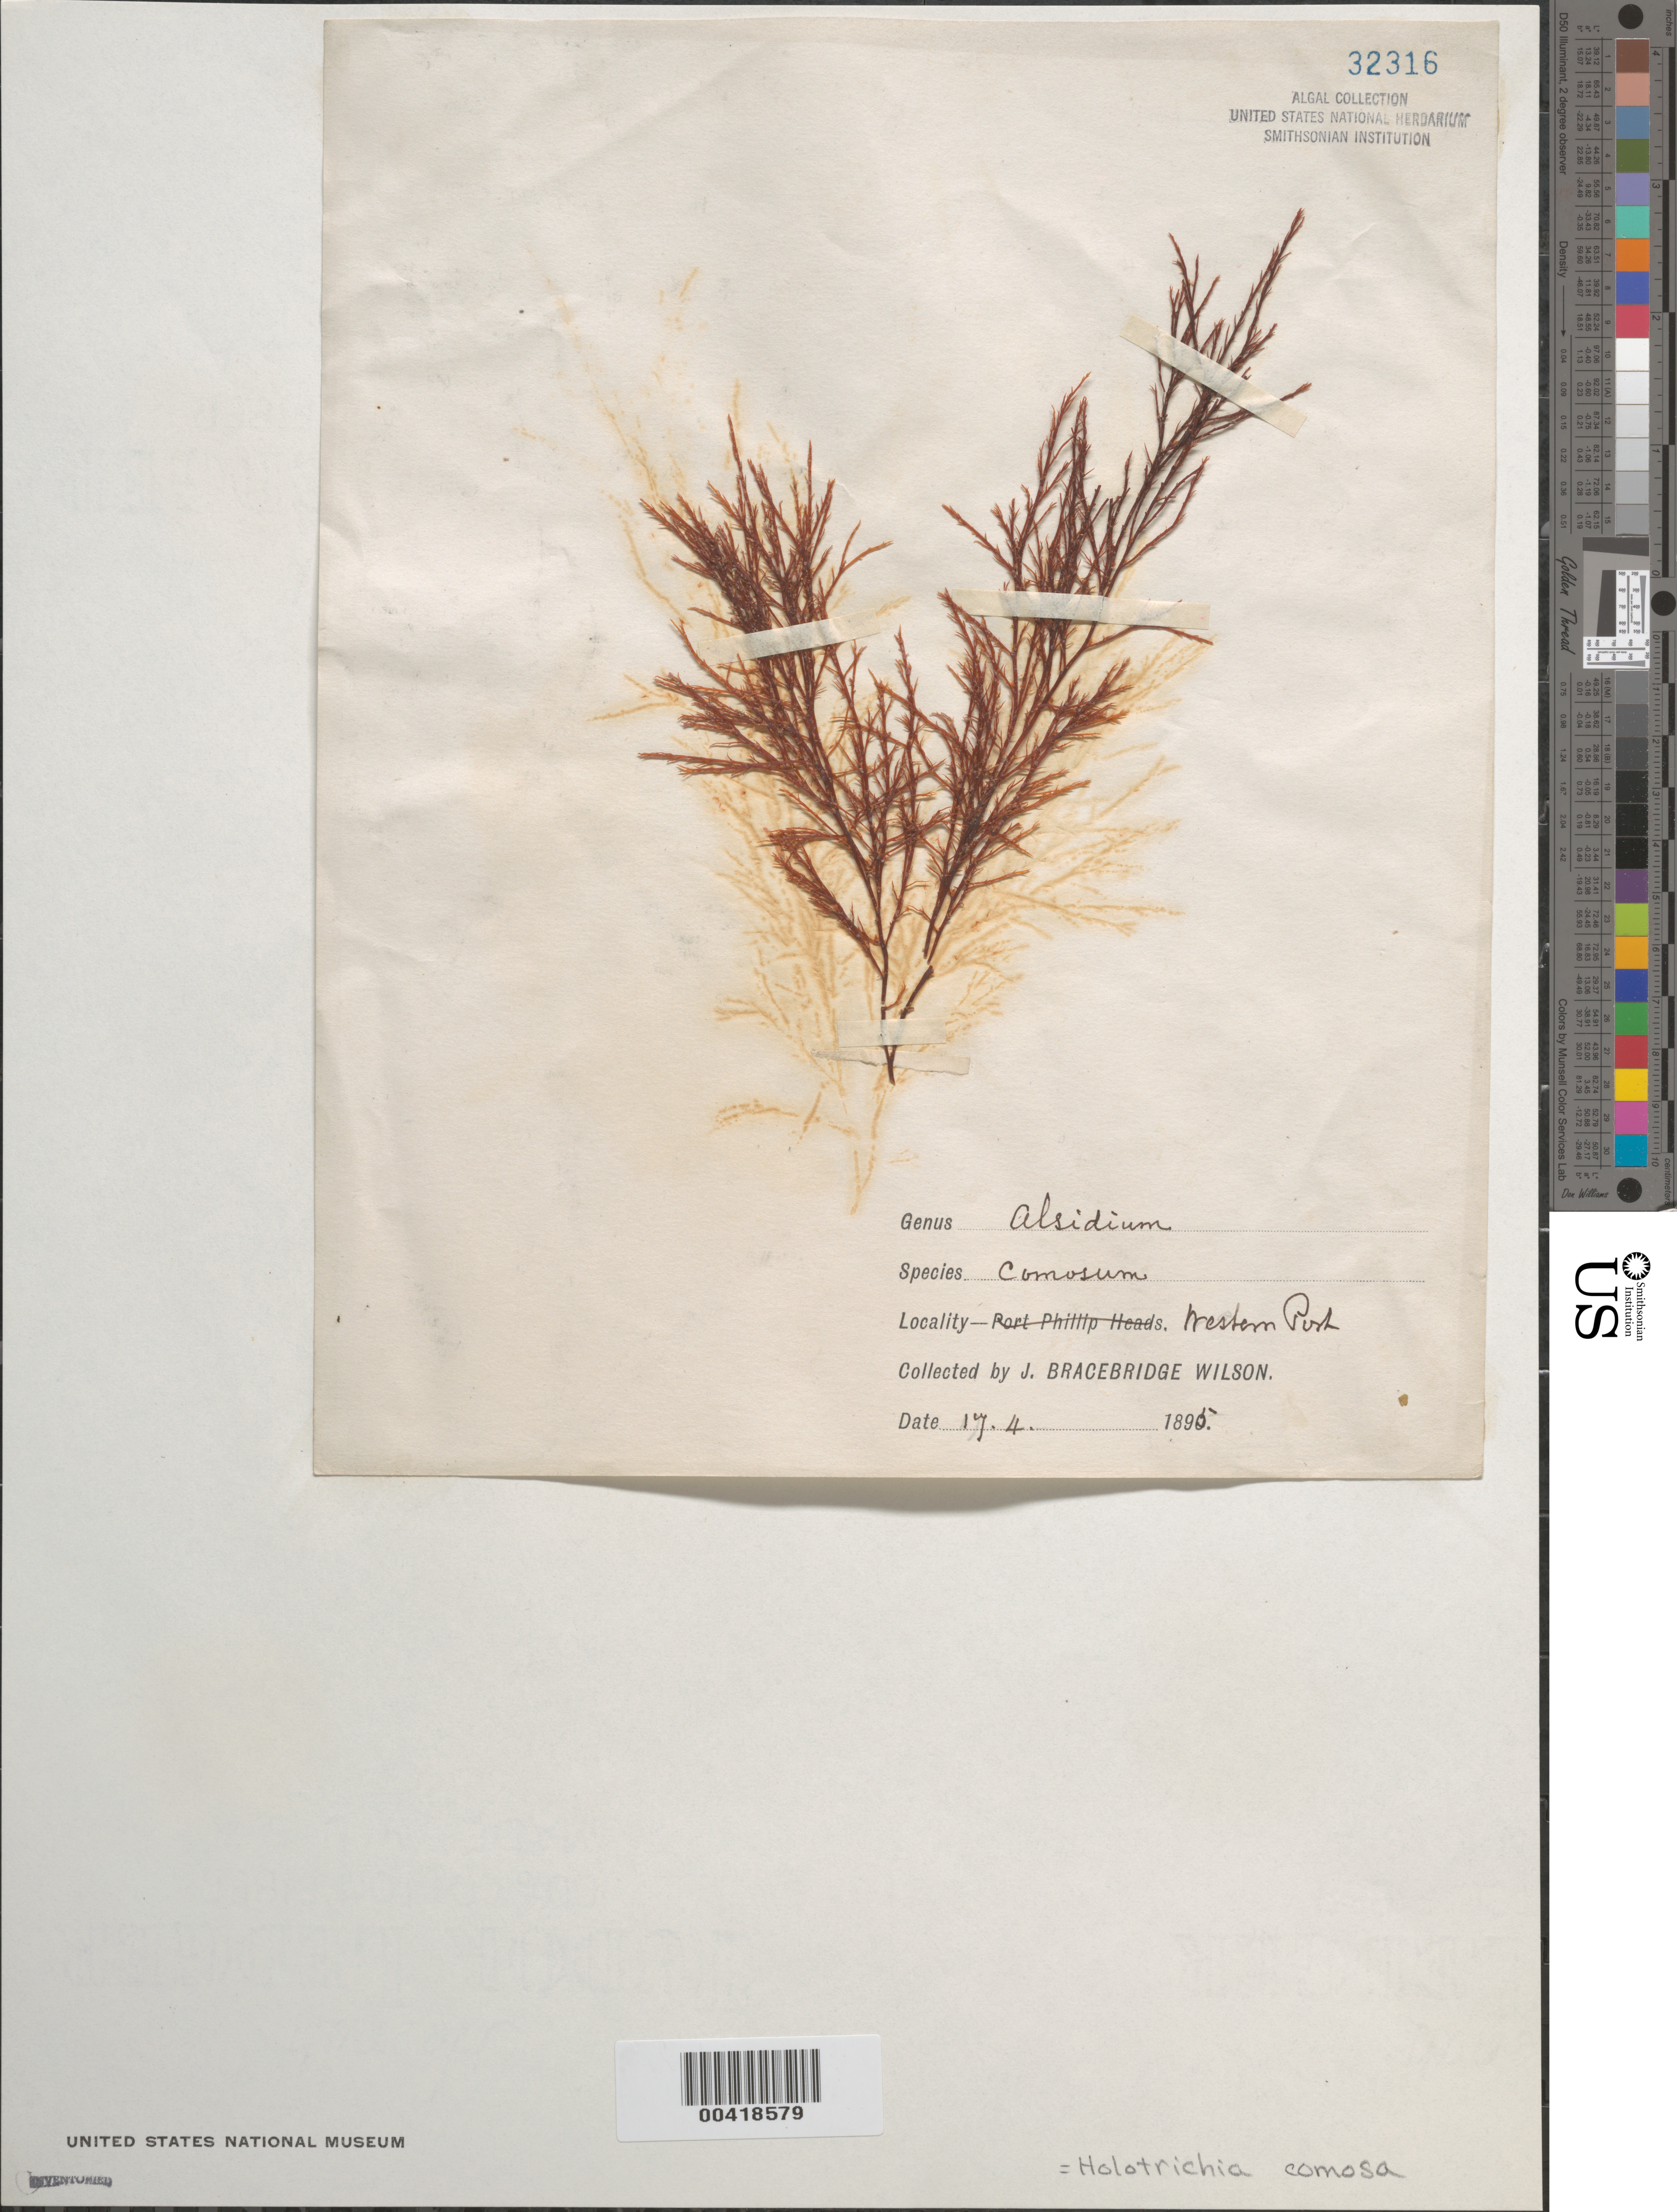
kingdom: Plantae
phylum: Rhodophyta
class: Florideophyceae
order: Ceramiales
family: Rhodomelaceae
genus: Holotrichia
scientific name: Holotrichia comosa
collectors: J. B. Wilson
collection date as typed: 17 Apr 1895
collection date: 1895-04-17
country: Australia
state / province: Victoria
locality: Western Port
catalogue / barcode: US 32316